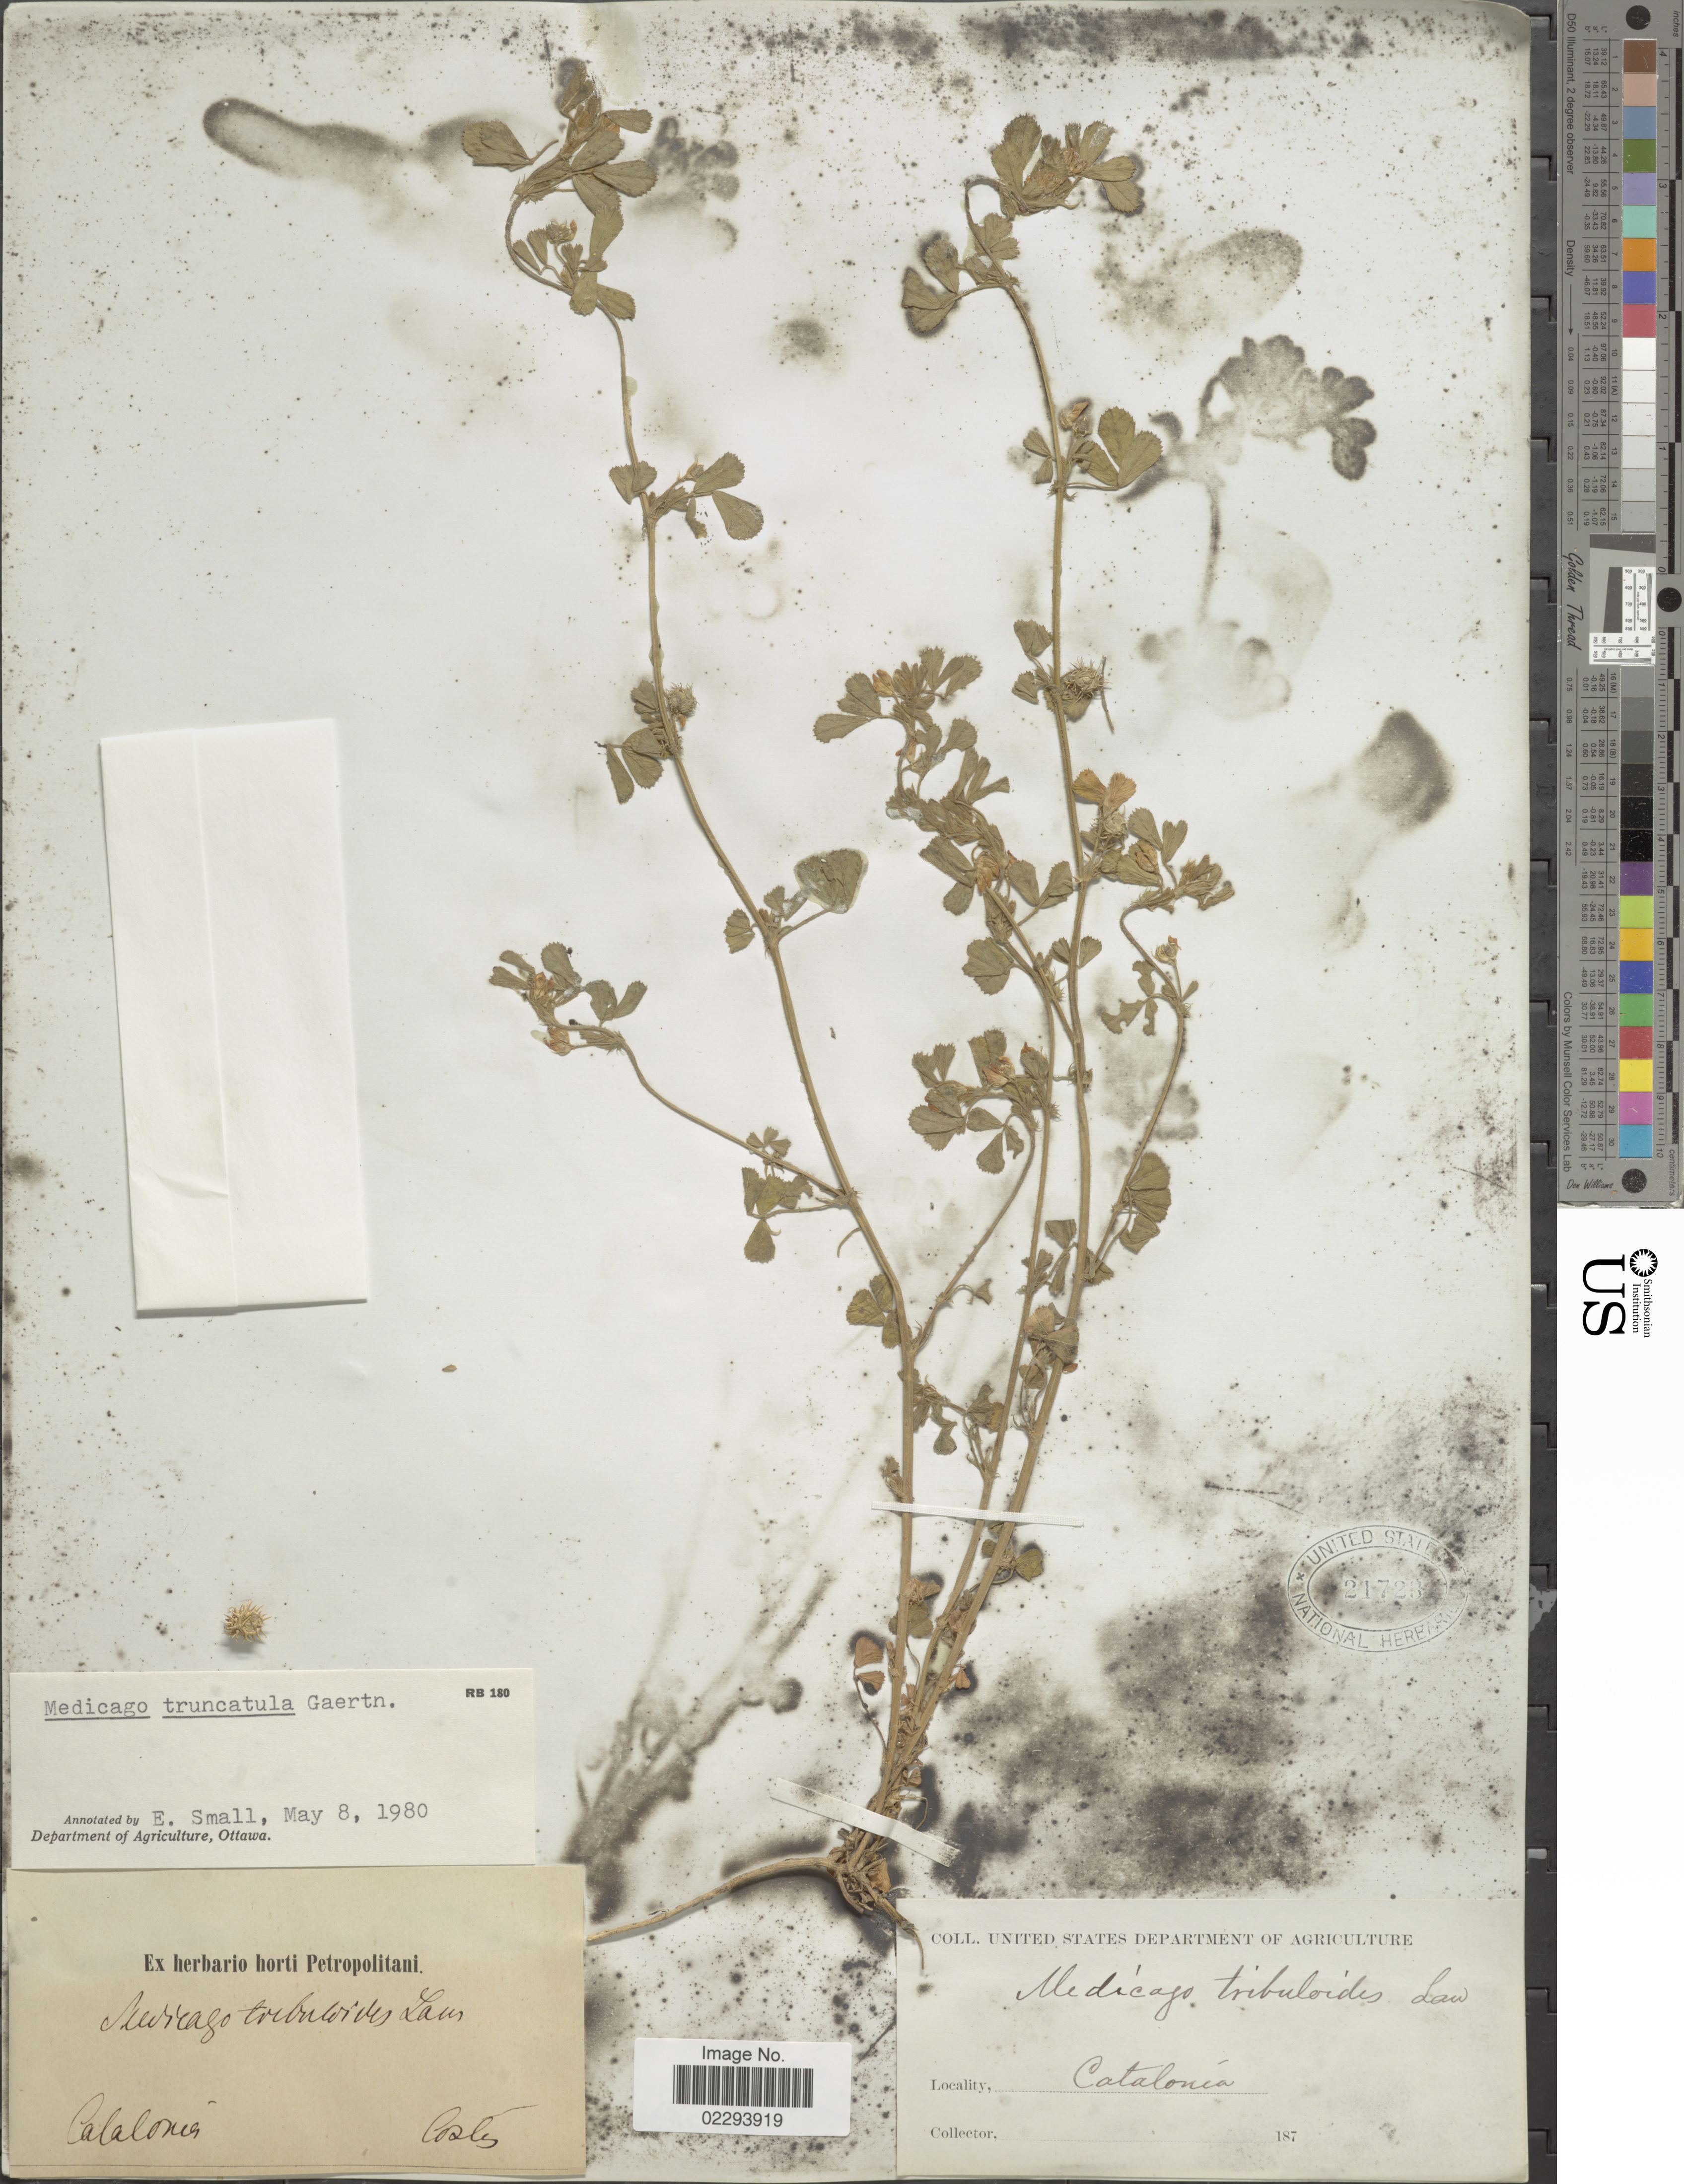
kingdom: Plantae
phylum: Tracheophyta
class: Magnoliopsida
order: Fabales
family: Fabaceae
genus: Medicago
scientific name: Medicago truncatula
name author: Gaertn.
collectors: -. Costes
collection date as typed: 187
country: Spain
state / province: Catalunya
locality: Catalonia.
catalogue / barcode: US 21723